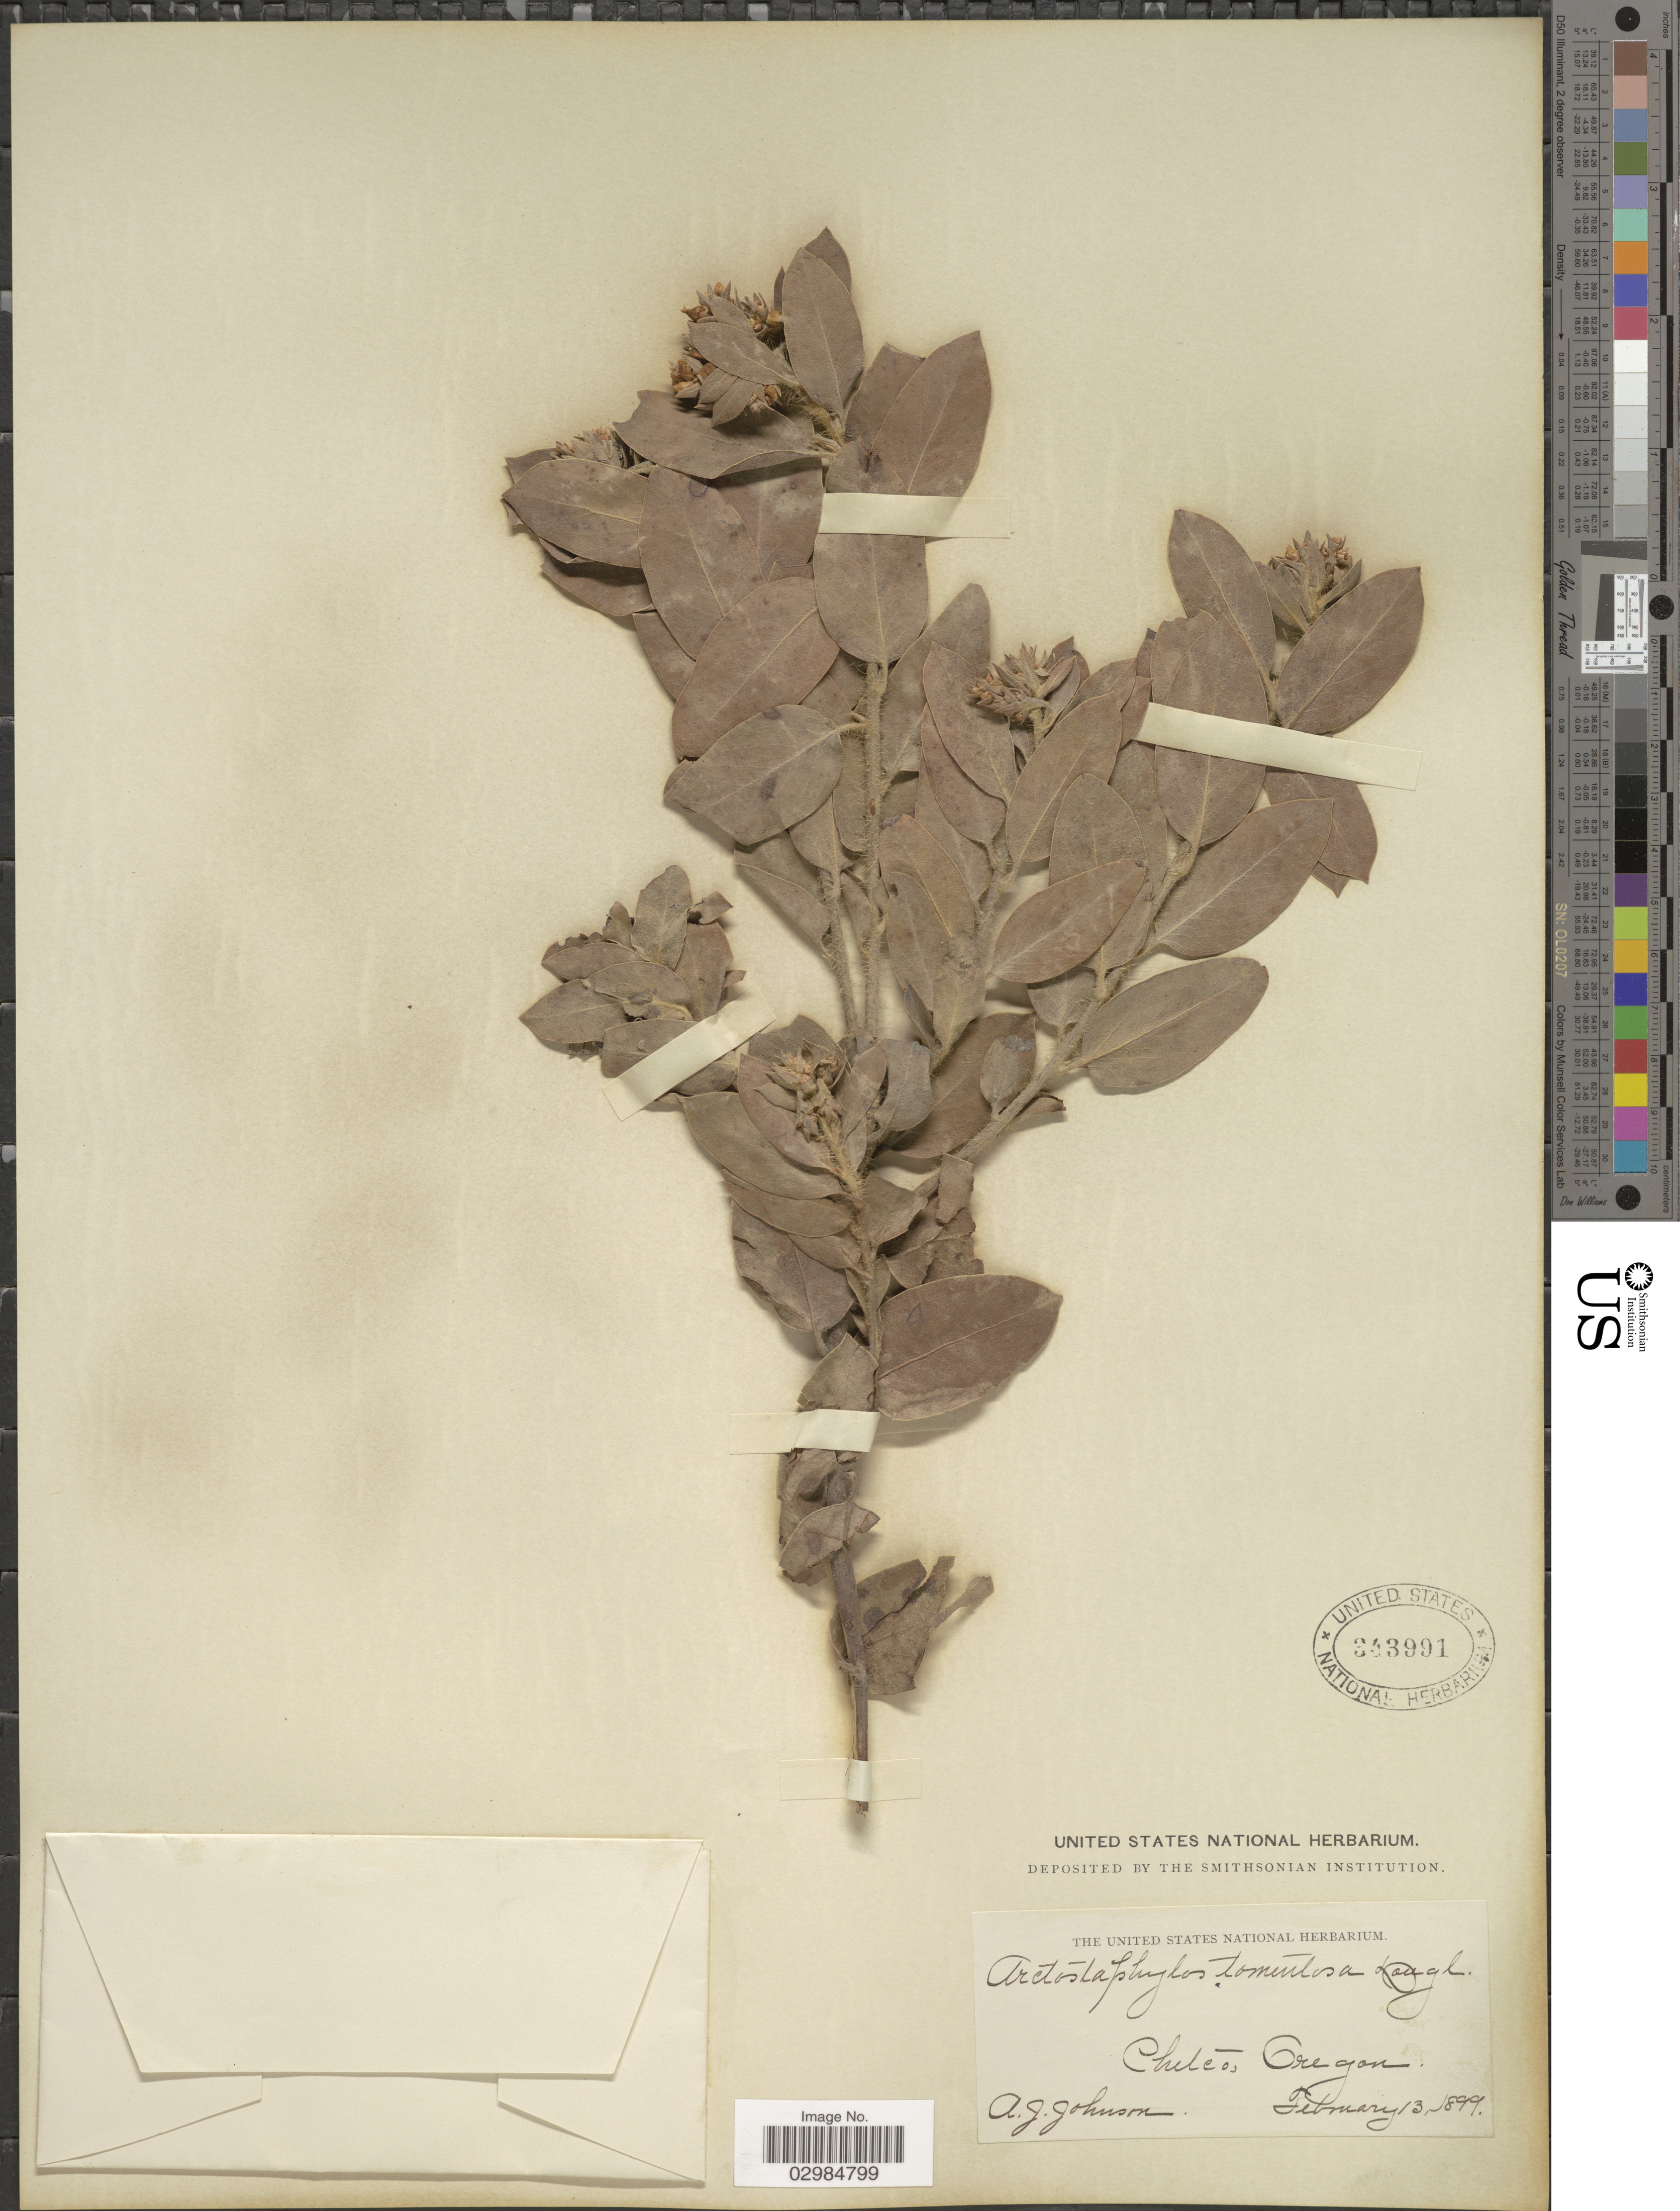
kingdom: Plantae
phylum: Tracheophyta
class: Magnoliopsida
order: Ericales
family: Ericaceae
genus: Arctostaphylos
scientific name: Arctostaphylos tomentosa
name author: (Pursh) Lindl.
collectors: A. Johnson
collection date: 1899-02-13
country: United States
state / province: Oregon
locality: Chetco.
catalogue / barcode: US 343991